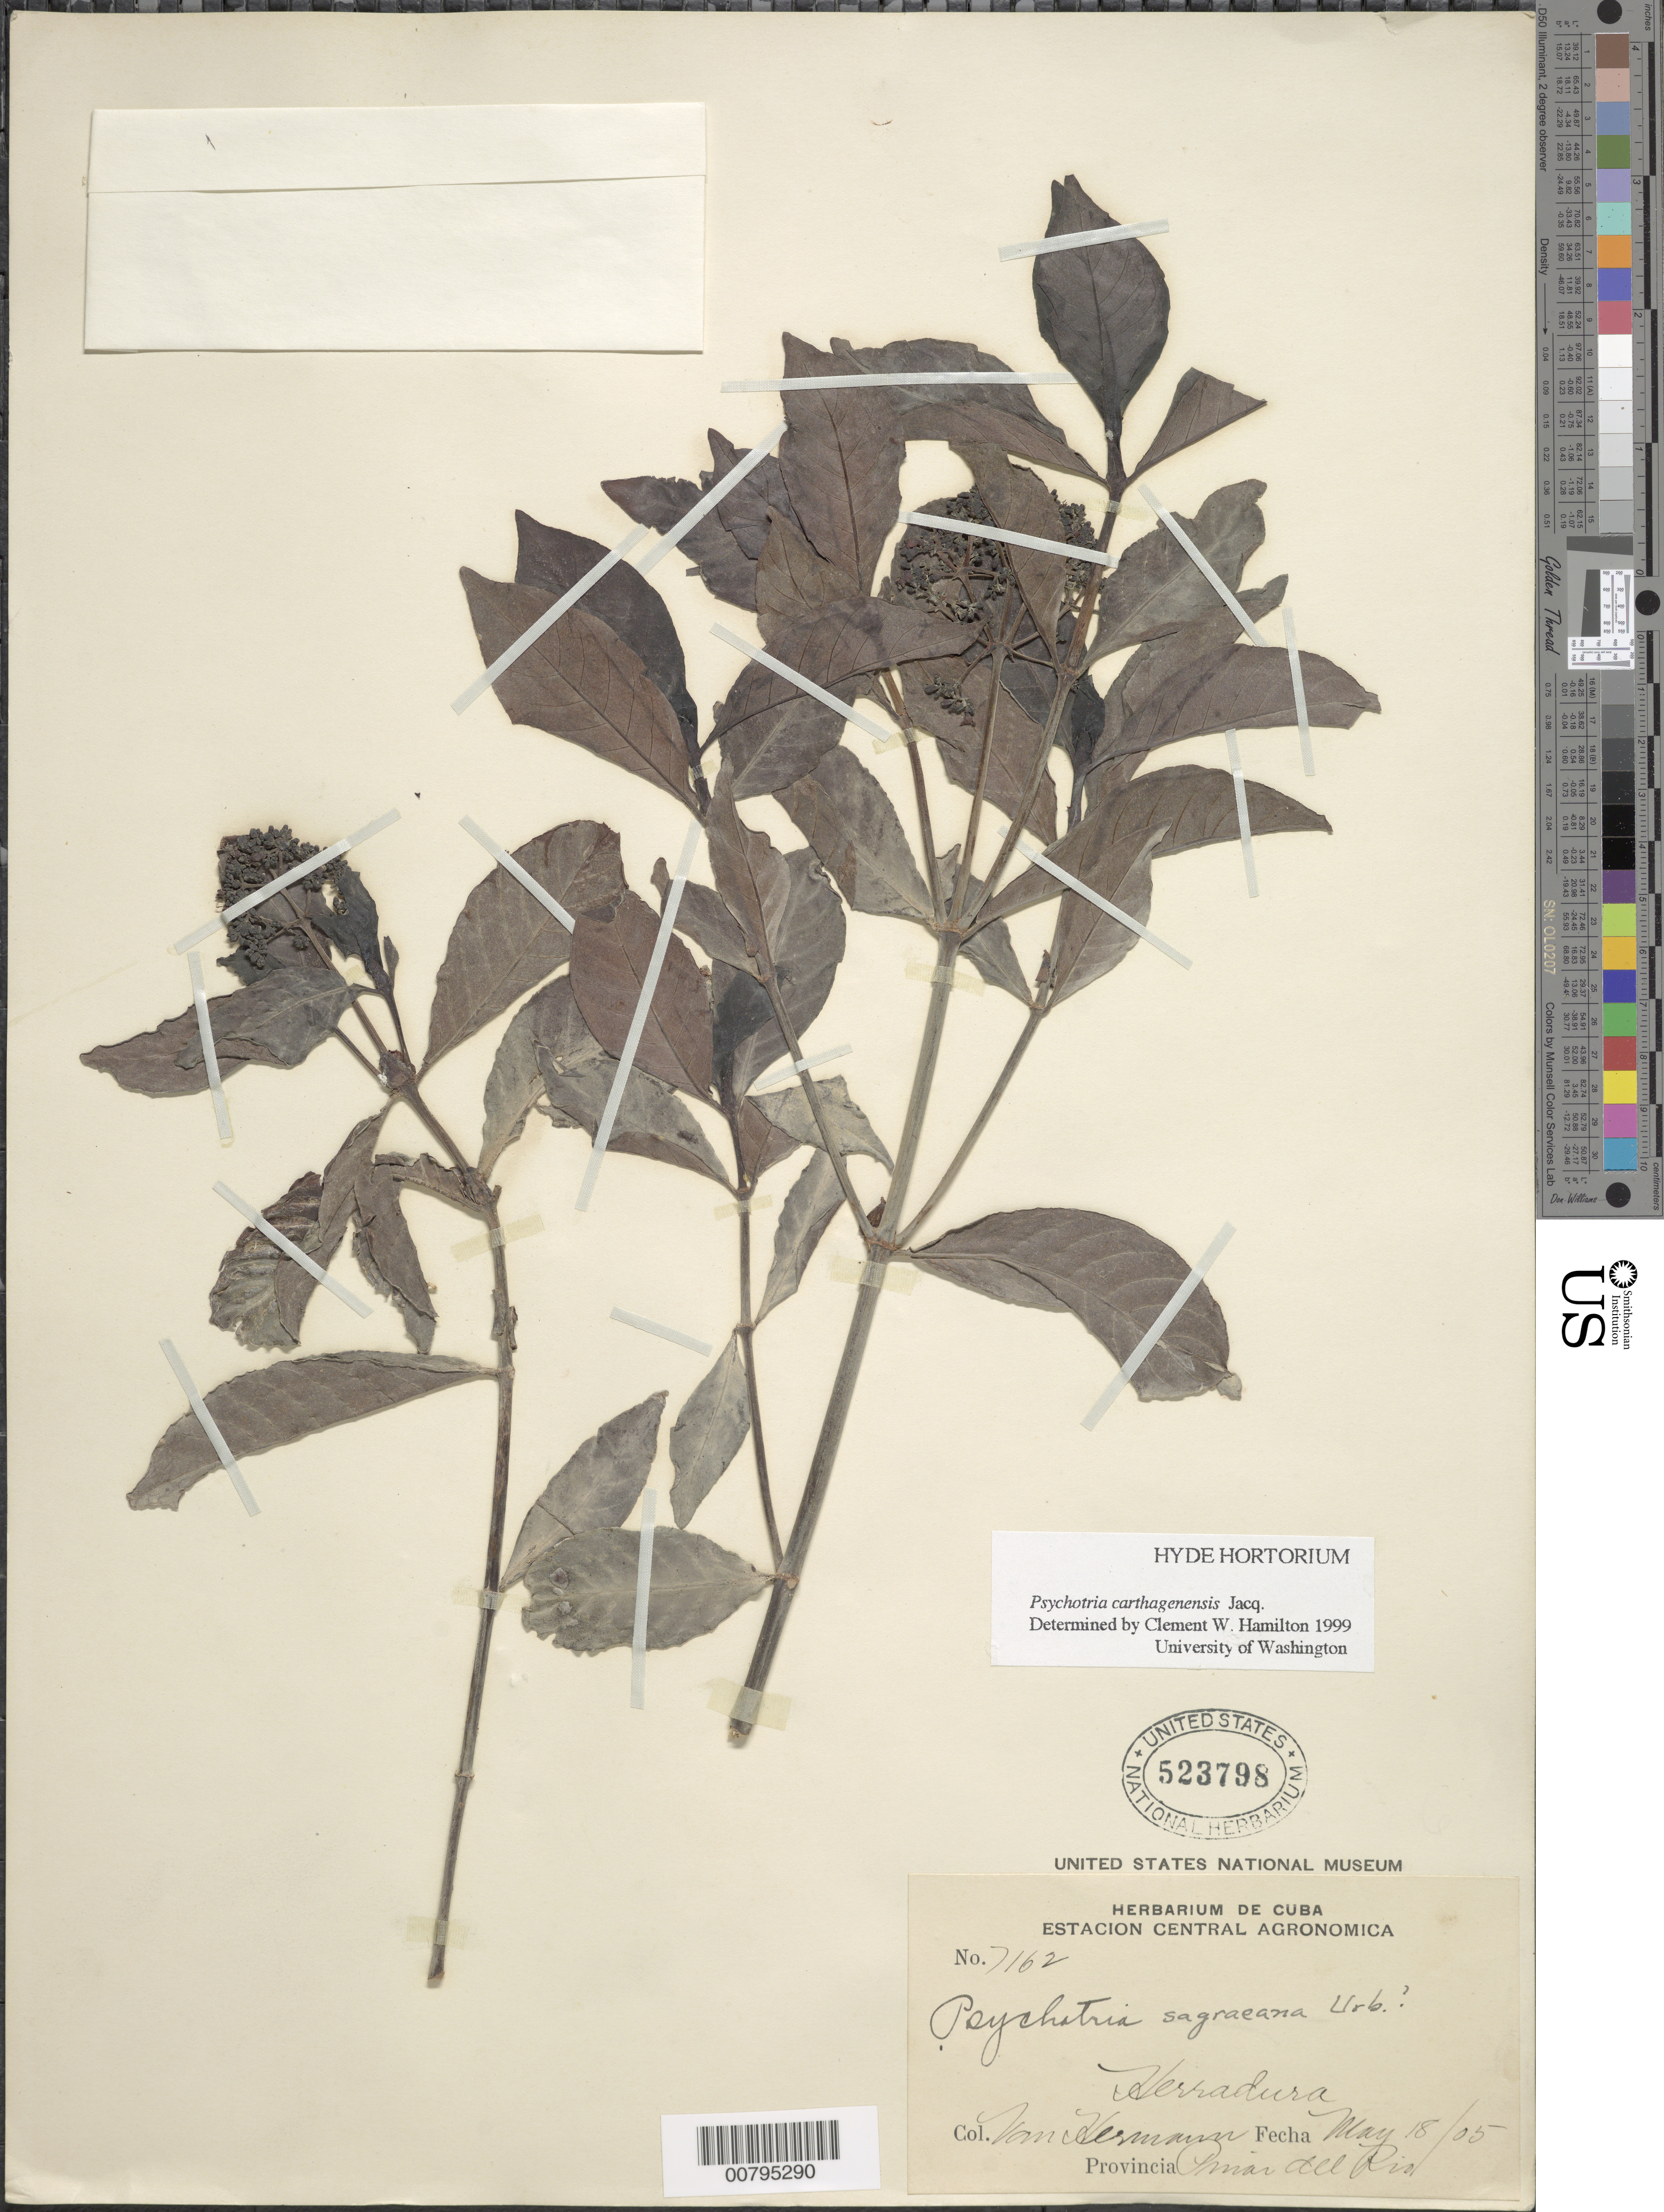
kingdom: Plantae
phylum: Tracheophyta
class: Magnoliopsida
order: Gentianales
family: Rubiaceae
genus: Psychotria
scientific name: Psychotria carthagenensis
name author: Jacq.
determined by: Hamilton, C. W.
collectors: H. A. Van Hermann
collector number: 7162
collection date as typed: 18 May 1905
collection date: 1905-05-18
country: Cuba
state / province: Pinar del Río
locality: Herradura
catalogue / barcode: US 523798